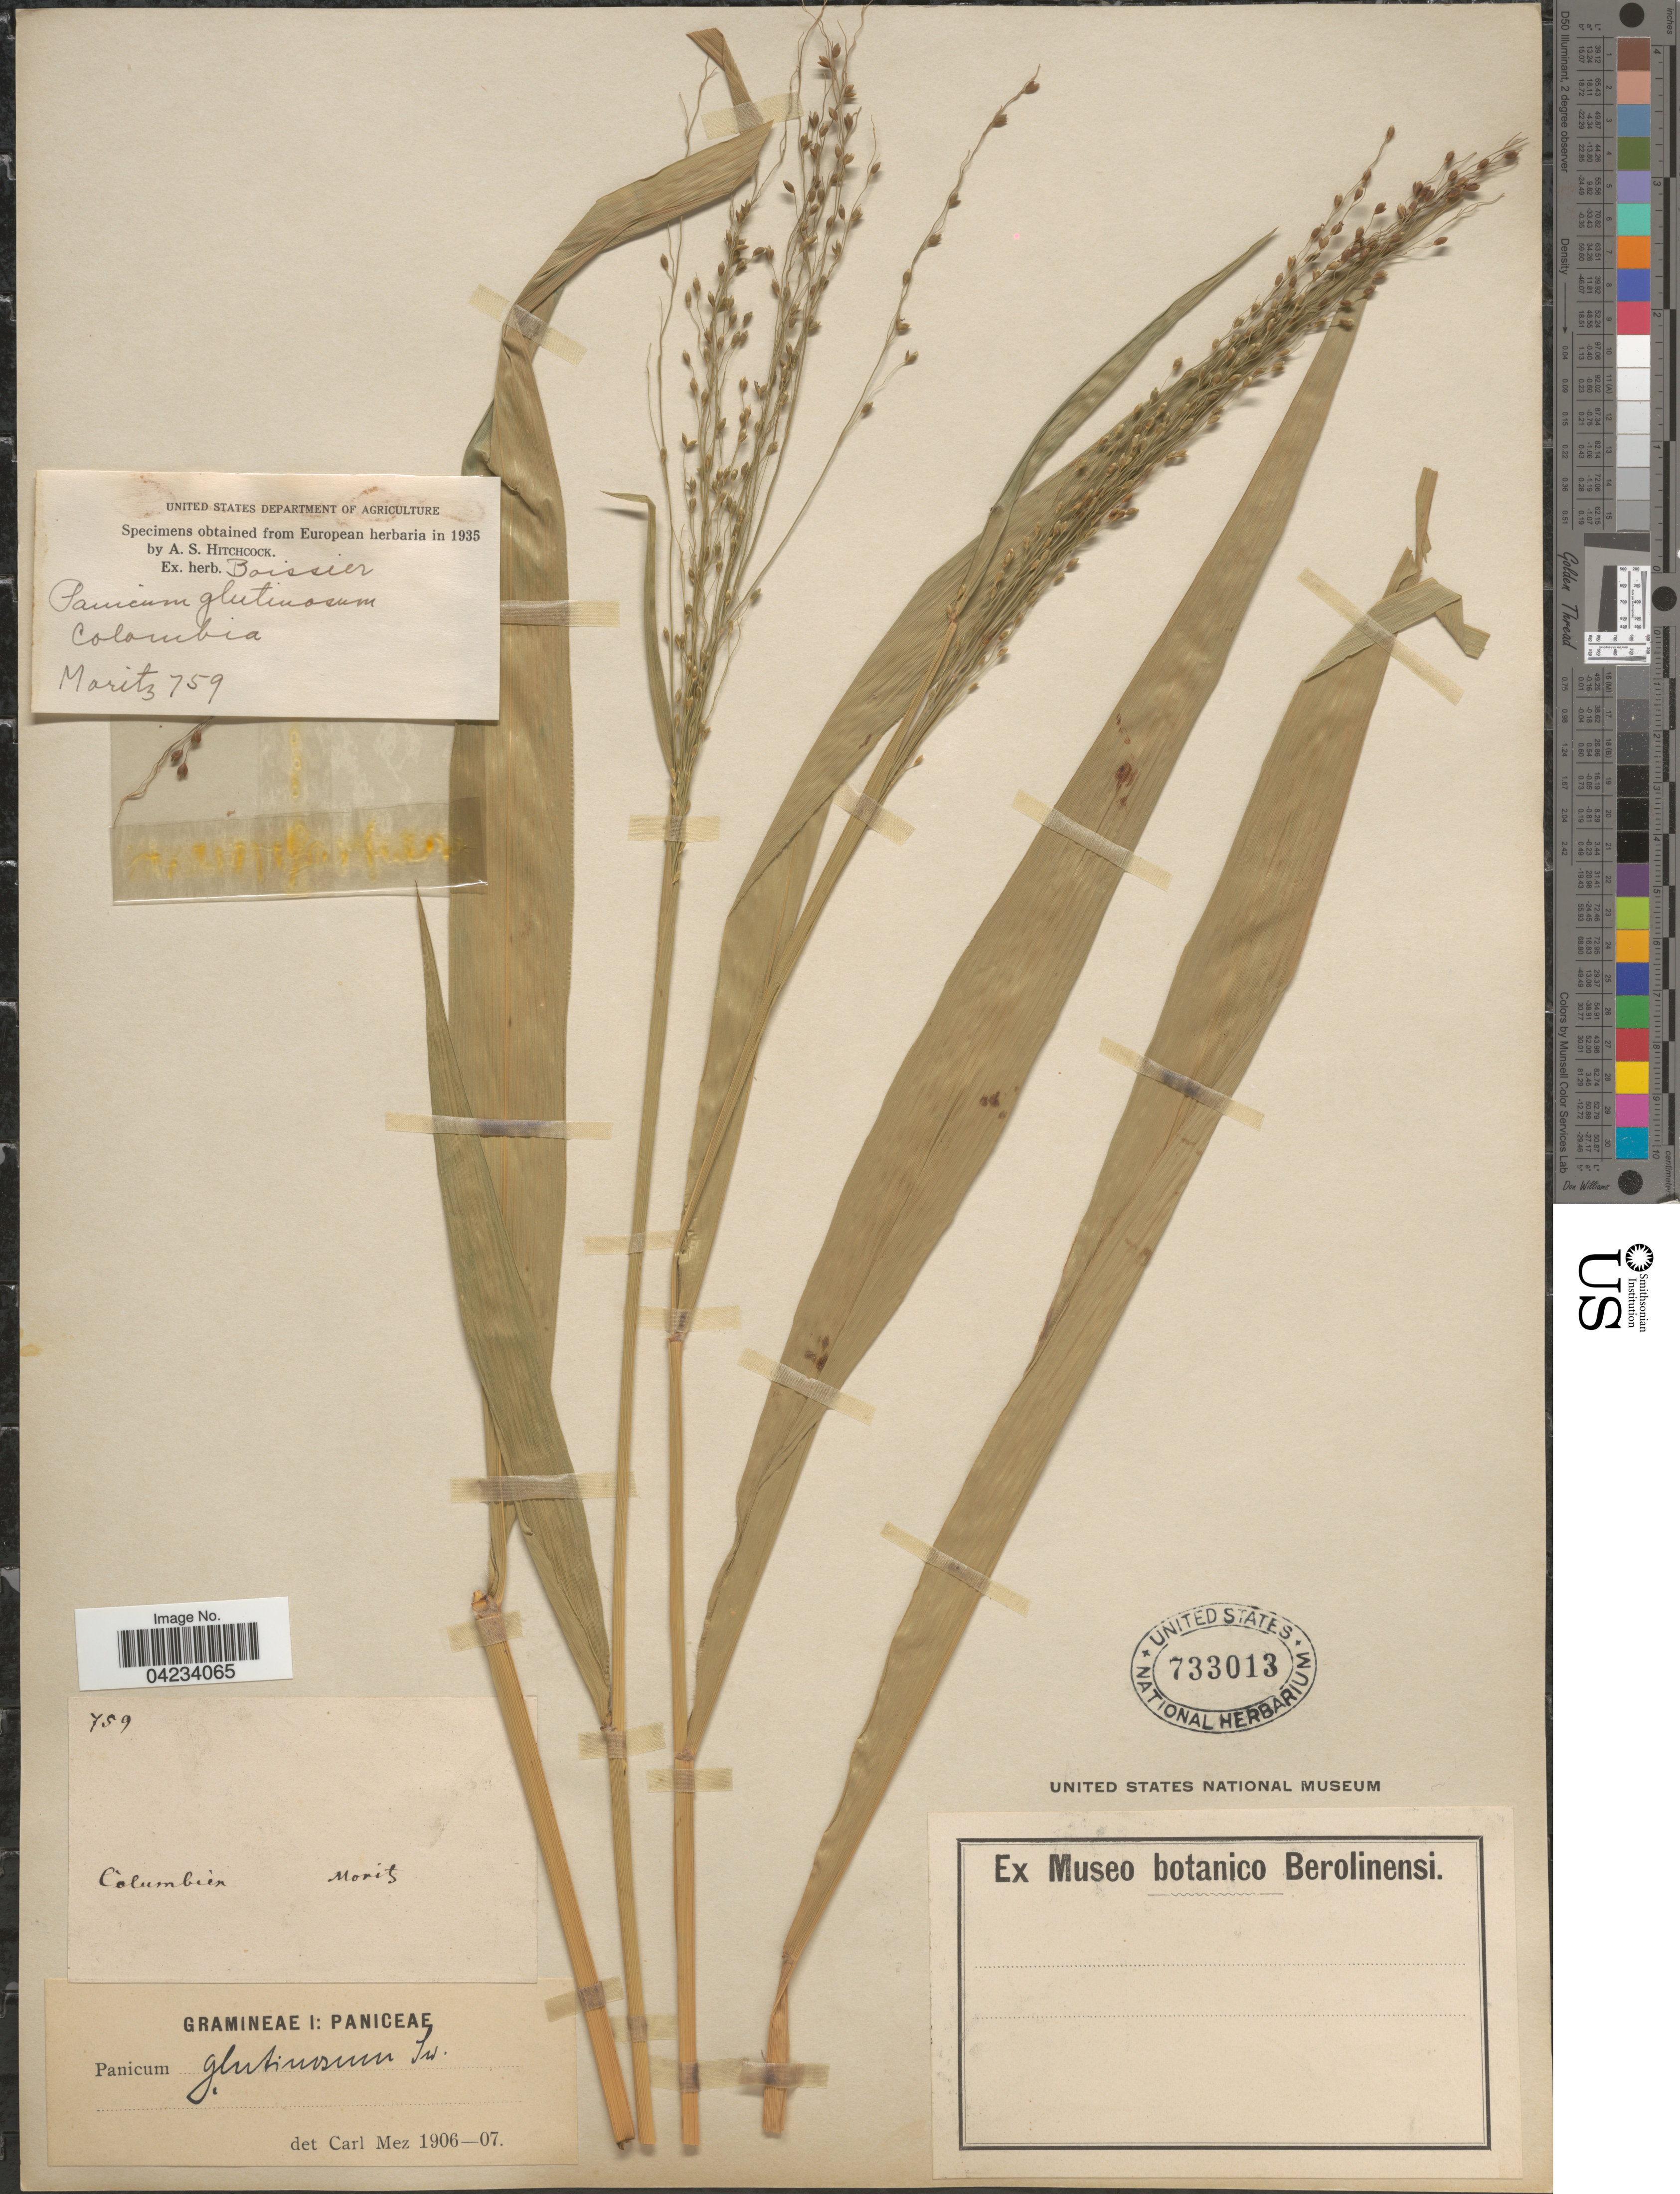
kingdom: Plantae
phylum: Tracheophyta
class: Liliopsida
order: Poales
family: Poaceae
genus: Homolepis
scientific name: Homolepis glutinosa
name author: (Sw.) Zuloaga & Soderstr.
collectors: Moritz, --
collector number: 759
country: Colombia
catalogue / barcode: US 733013